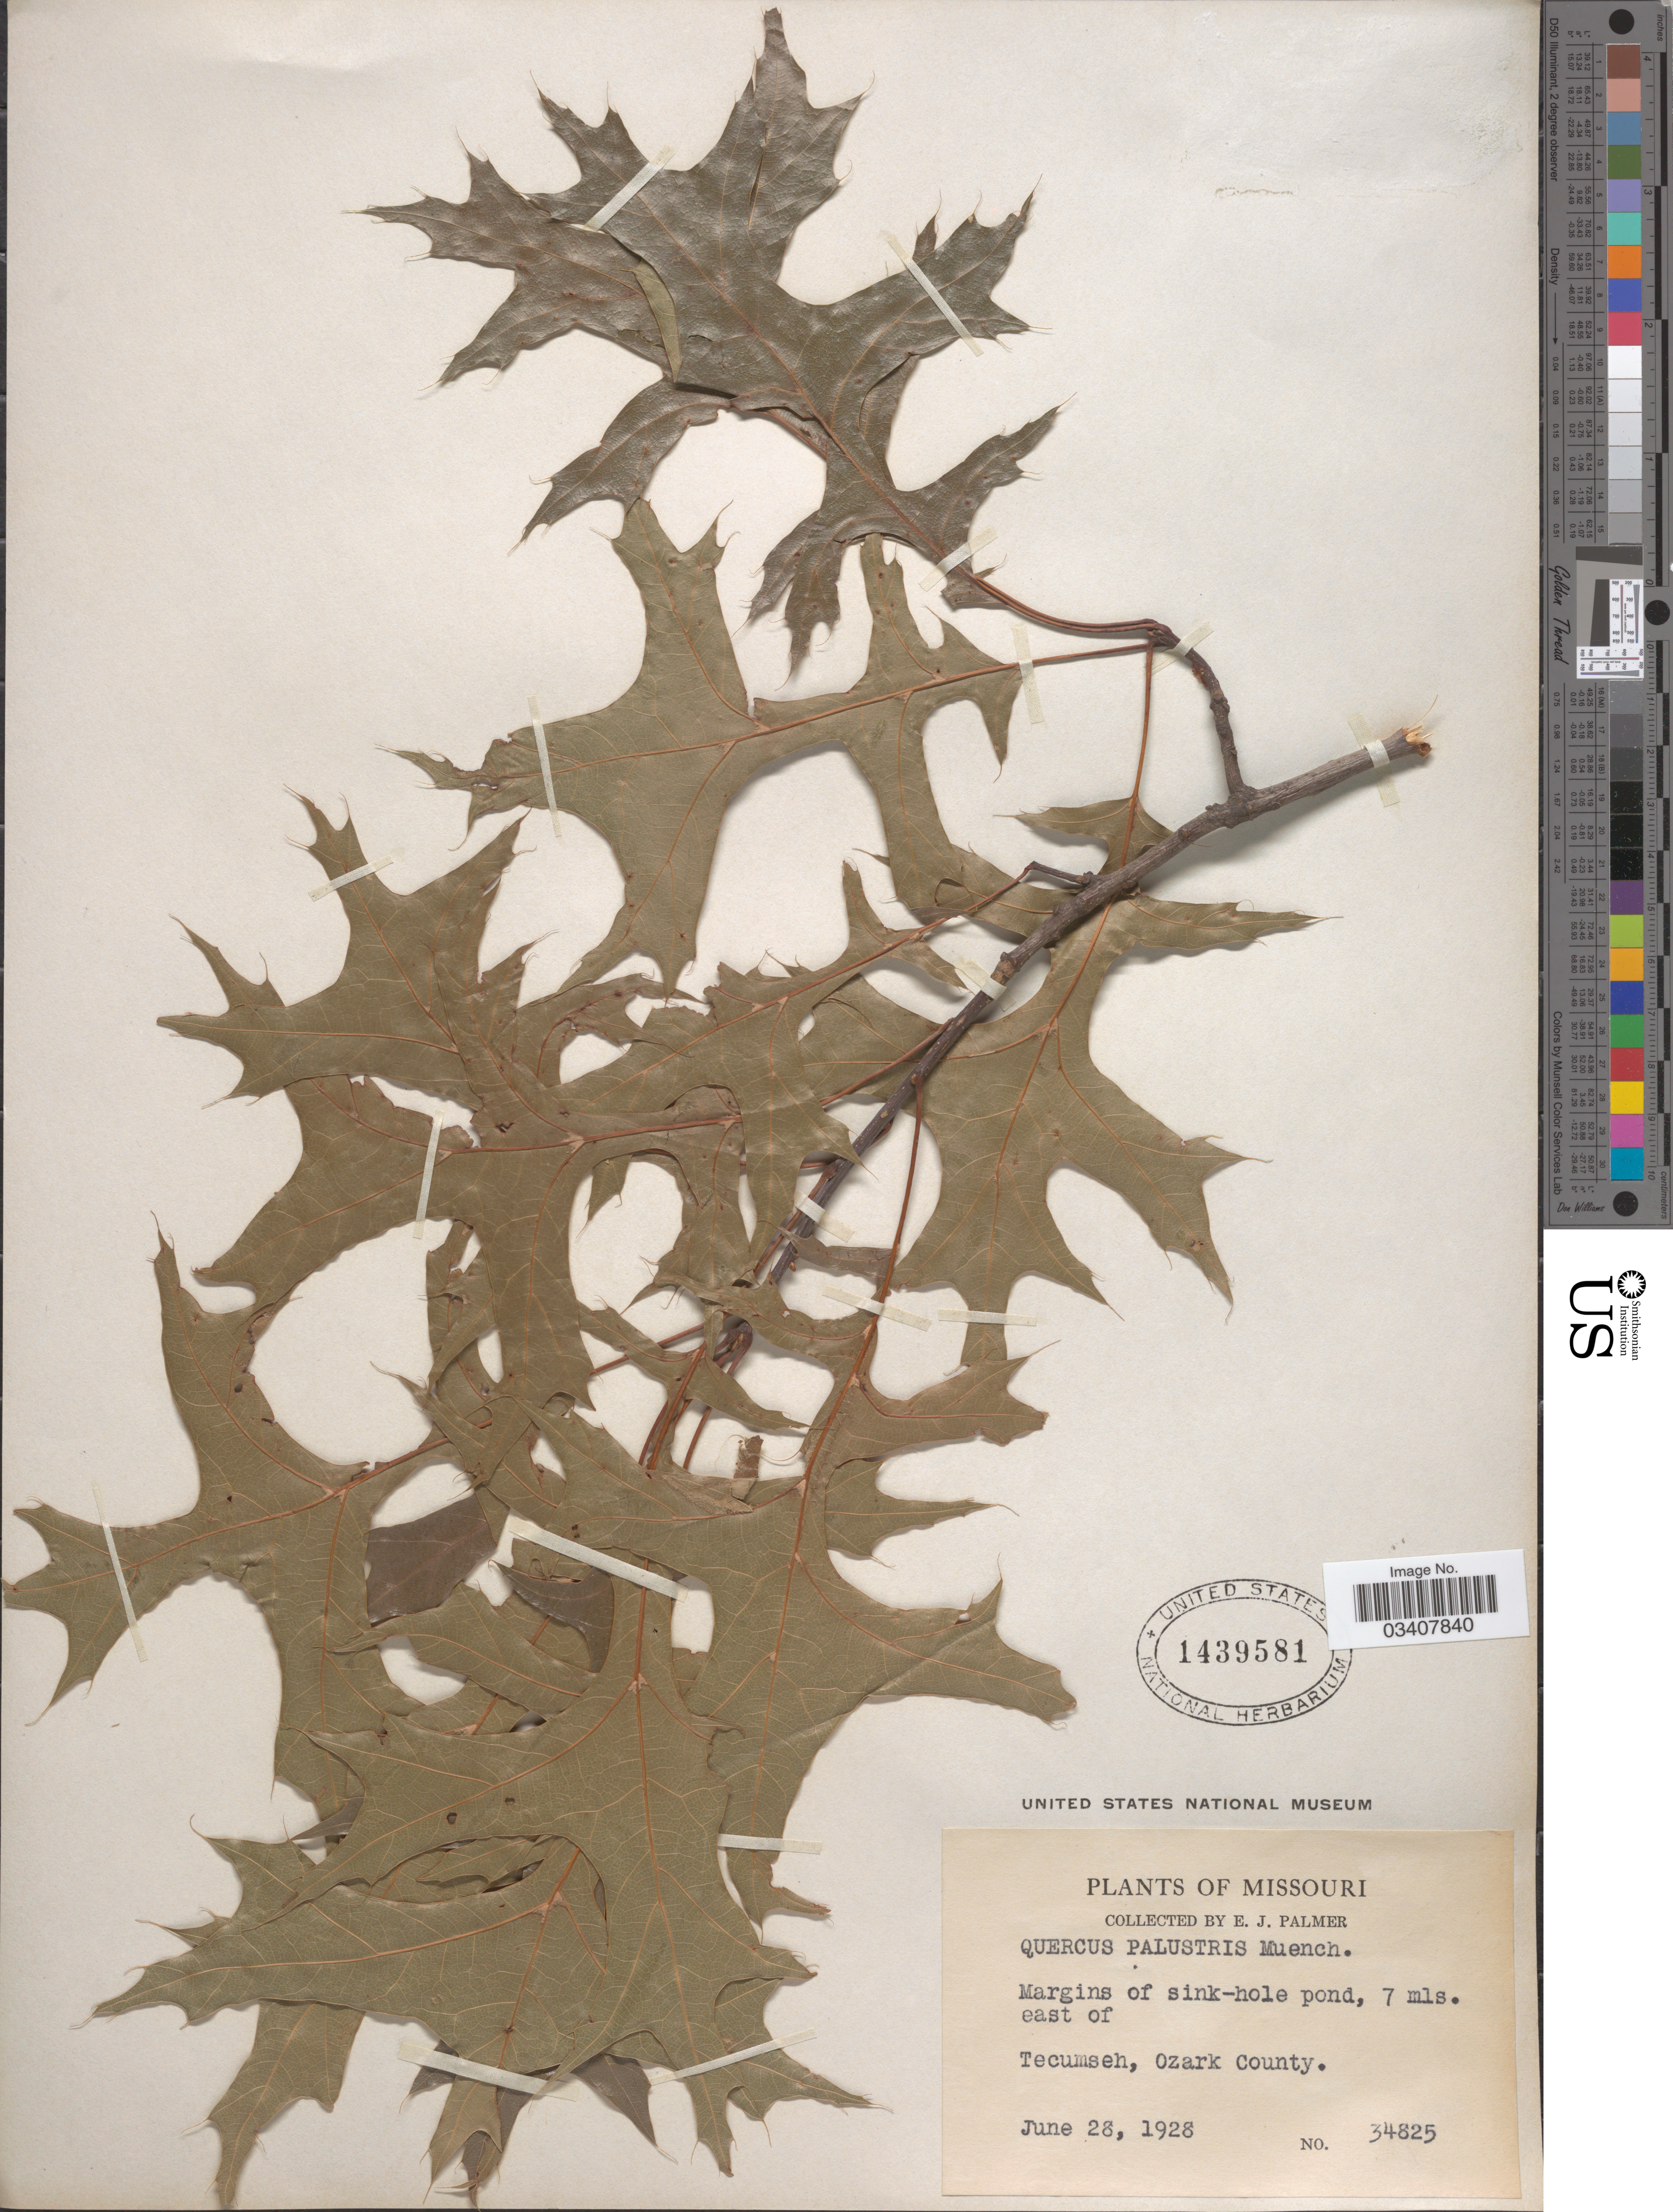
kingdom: Plantae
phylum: Tracheophyta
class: Magnoliopsida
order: Fagales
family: Fagaceae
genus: Quercus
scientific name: Quercus palustris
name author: Münchh.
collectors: E. J. Palmer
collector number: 34825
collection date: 1928-06-28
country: United States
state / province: Missouri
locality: Margins of sink-hole pond, 7 mls. east of Tecumseh, Ozark County.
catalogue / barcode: US 1439581